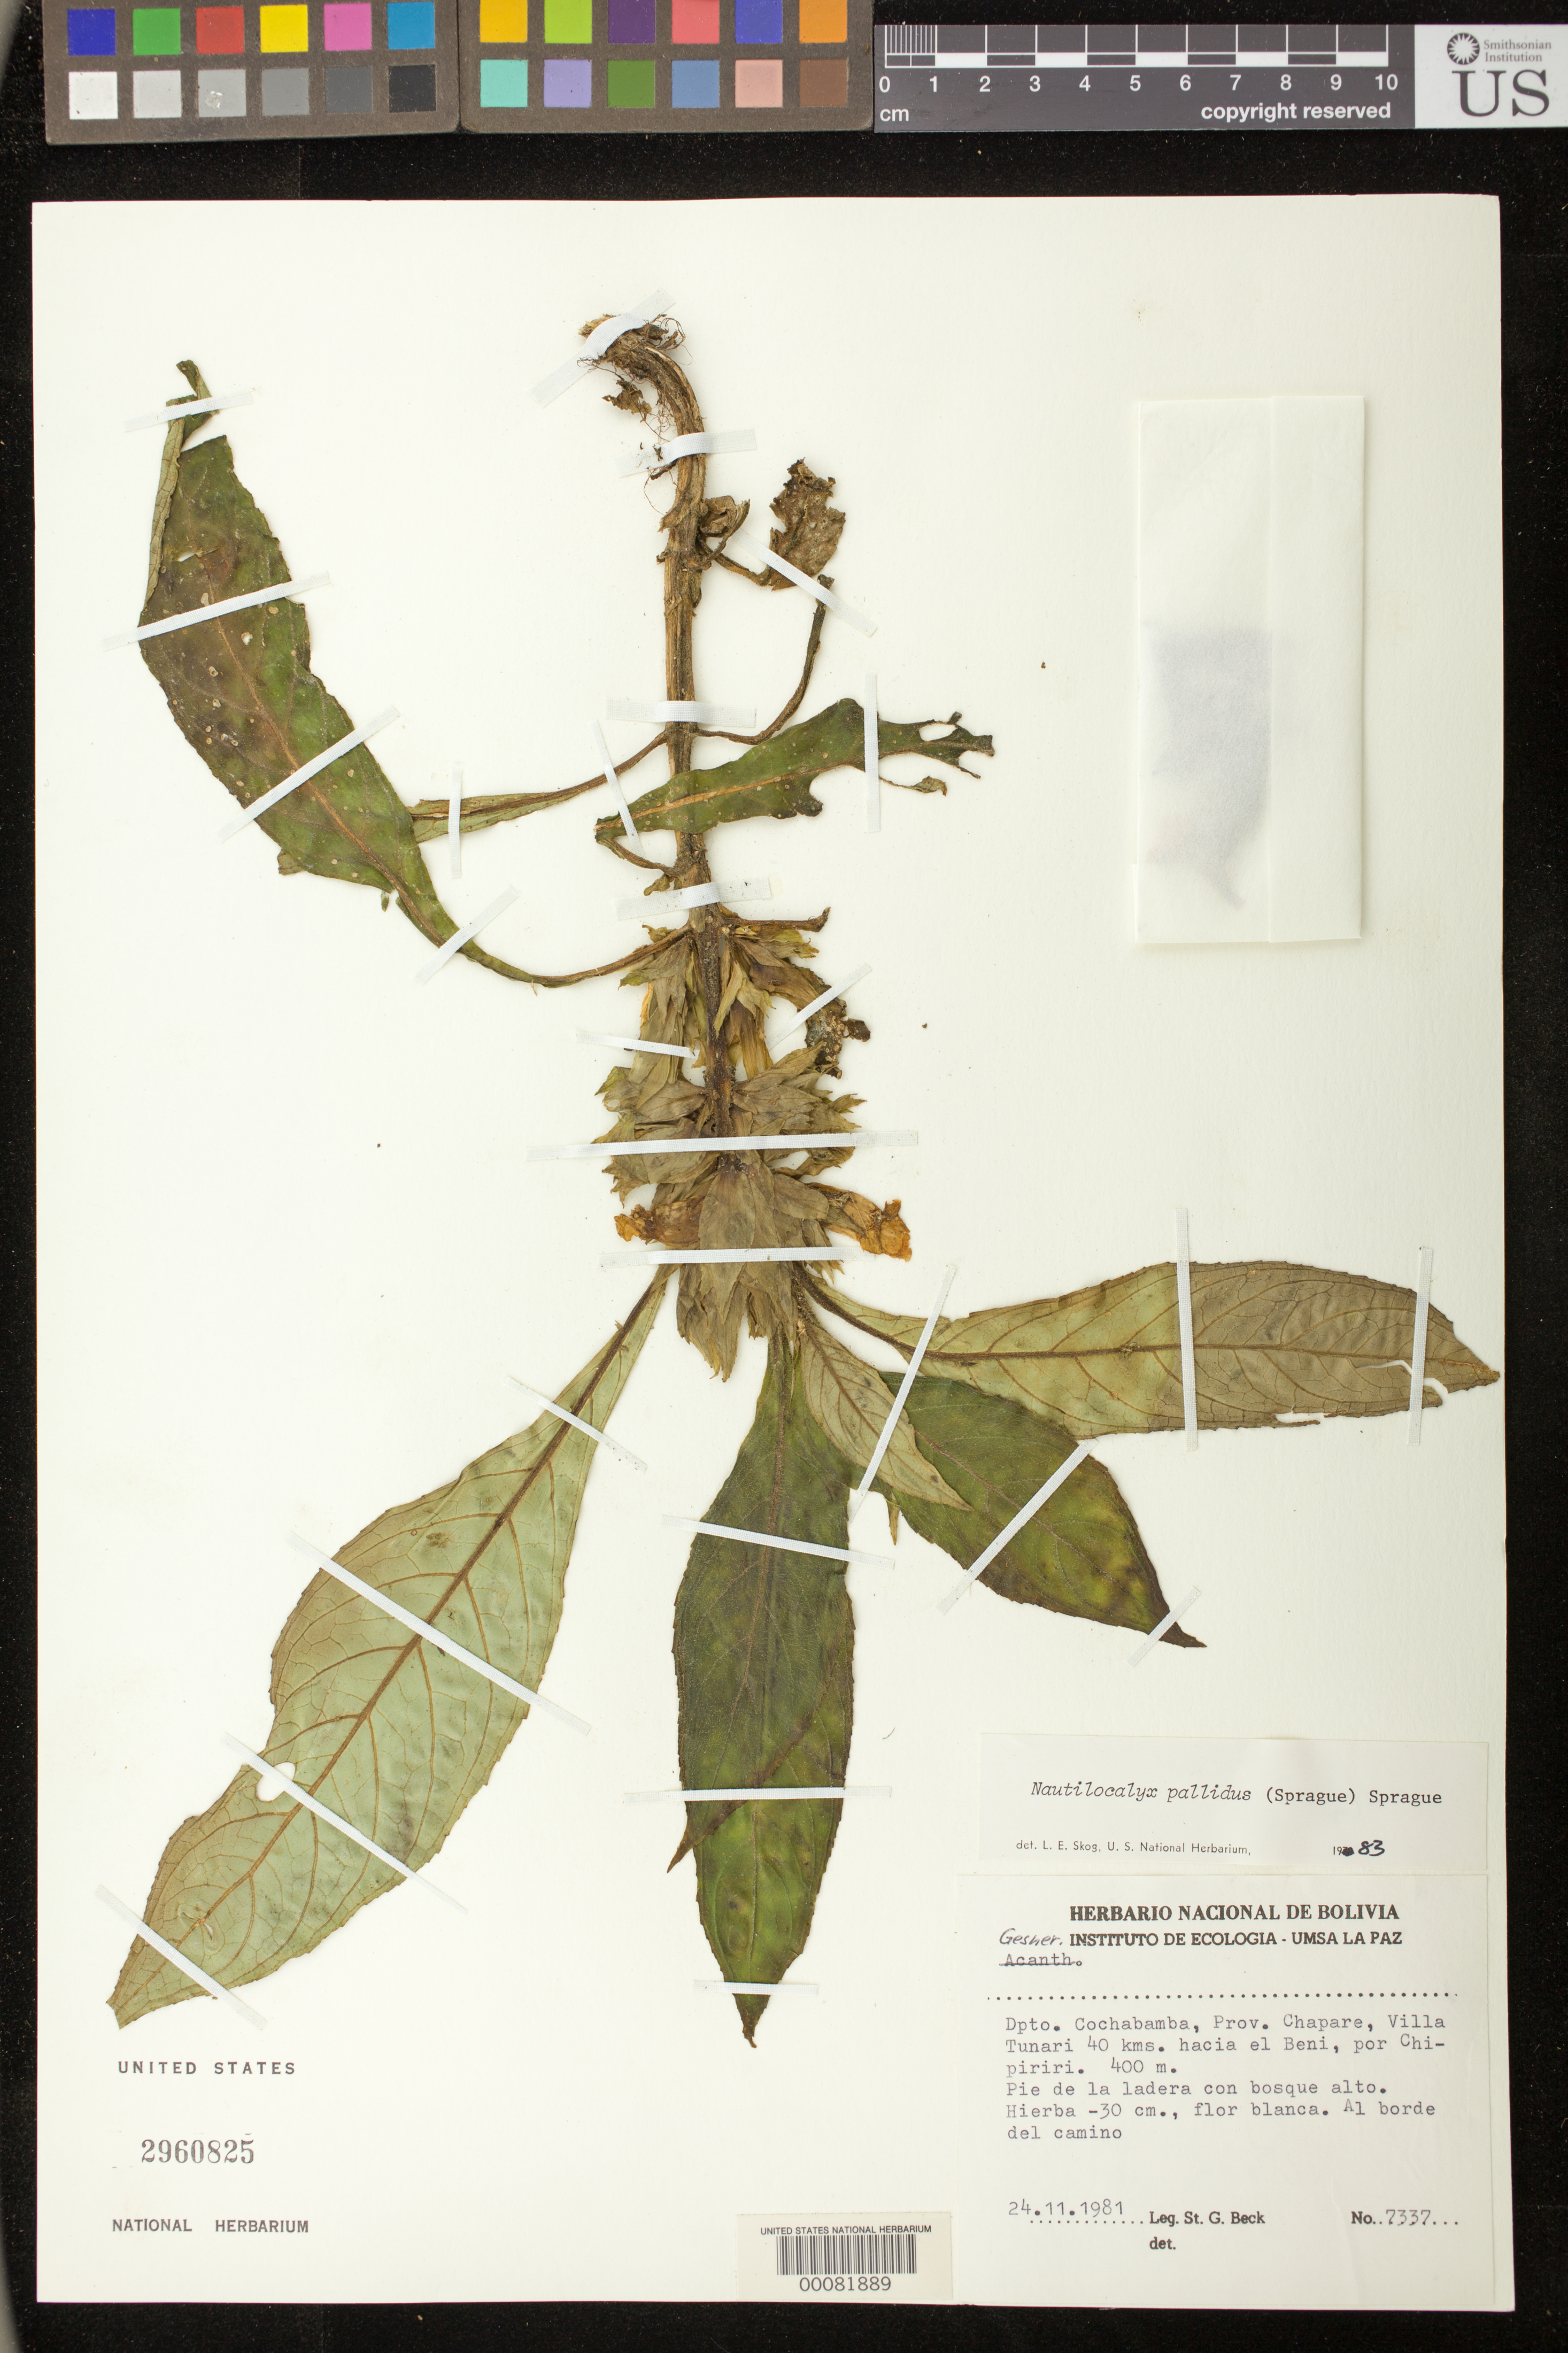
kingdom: Plantae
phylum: Tracheophyta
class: Magnoliopsida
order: Lamiales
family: Gesneriaceae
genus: Nautilocalyx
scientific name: Nautilocalyx pallidus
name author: (Sprague) C. Sprague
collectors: S. G. Beck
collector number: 7337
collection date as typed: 24 Nov 1981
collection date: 1981-11-24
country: Bolivia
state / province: Cochabamba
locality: Prov. Chapare, Villa Tunari 40 km toward El Beni, by Chipiriri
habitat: Base of the slope with tall forest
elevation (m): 400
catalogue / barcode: US 2960825